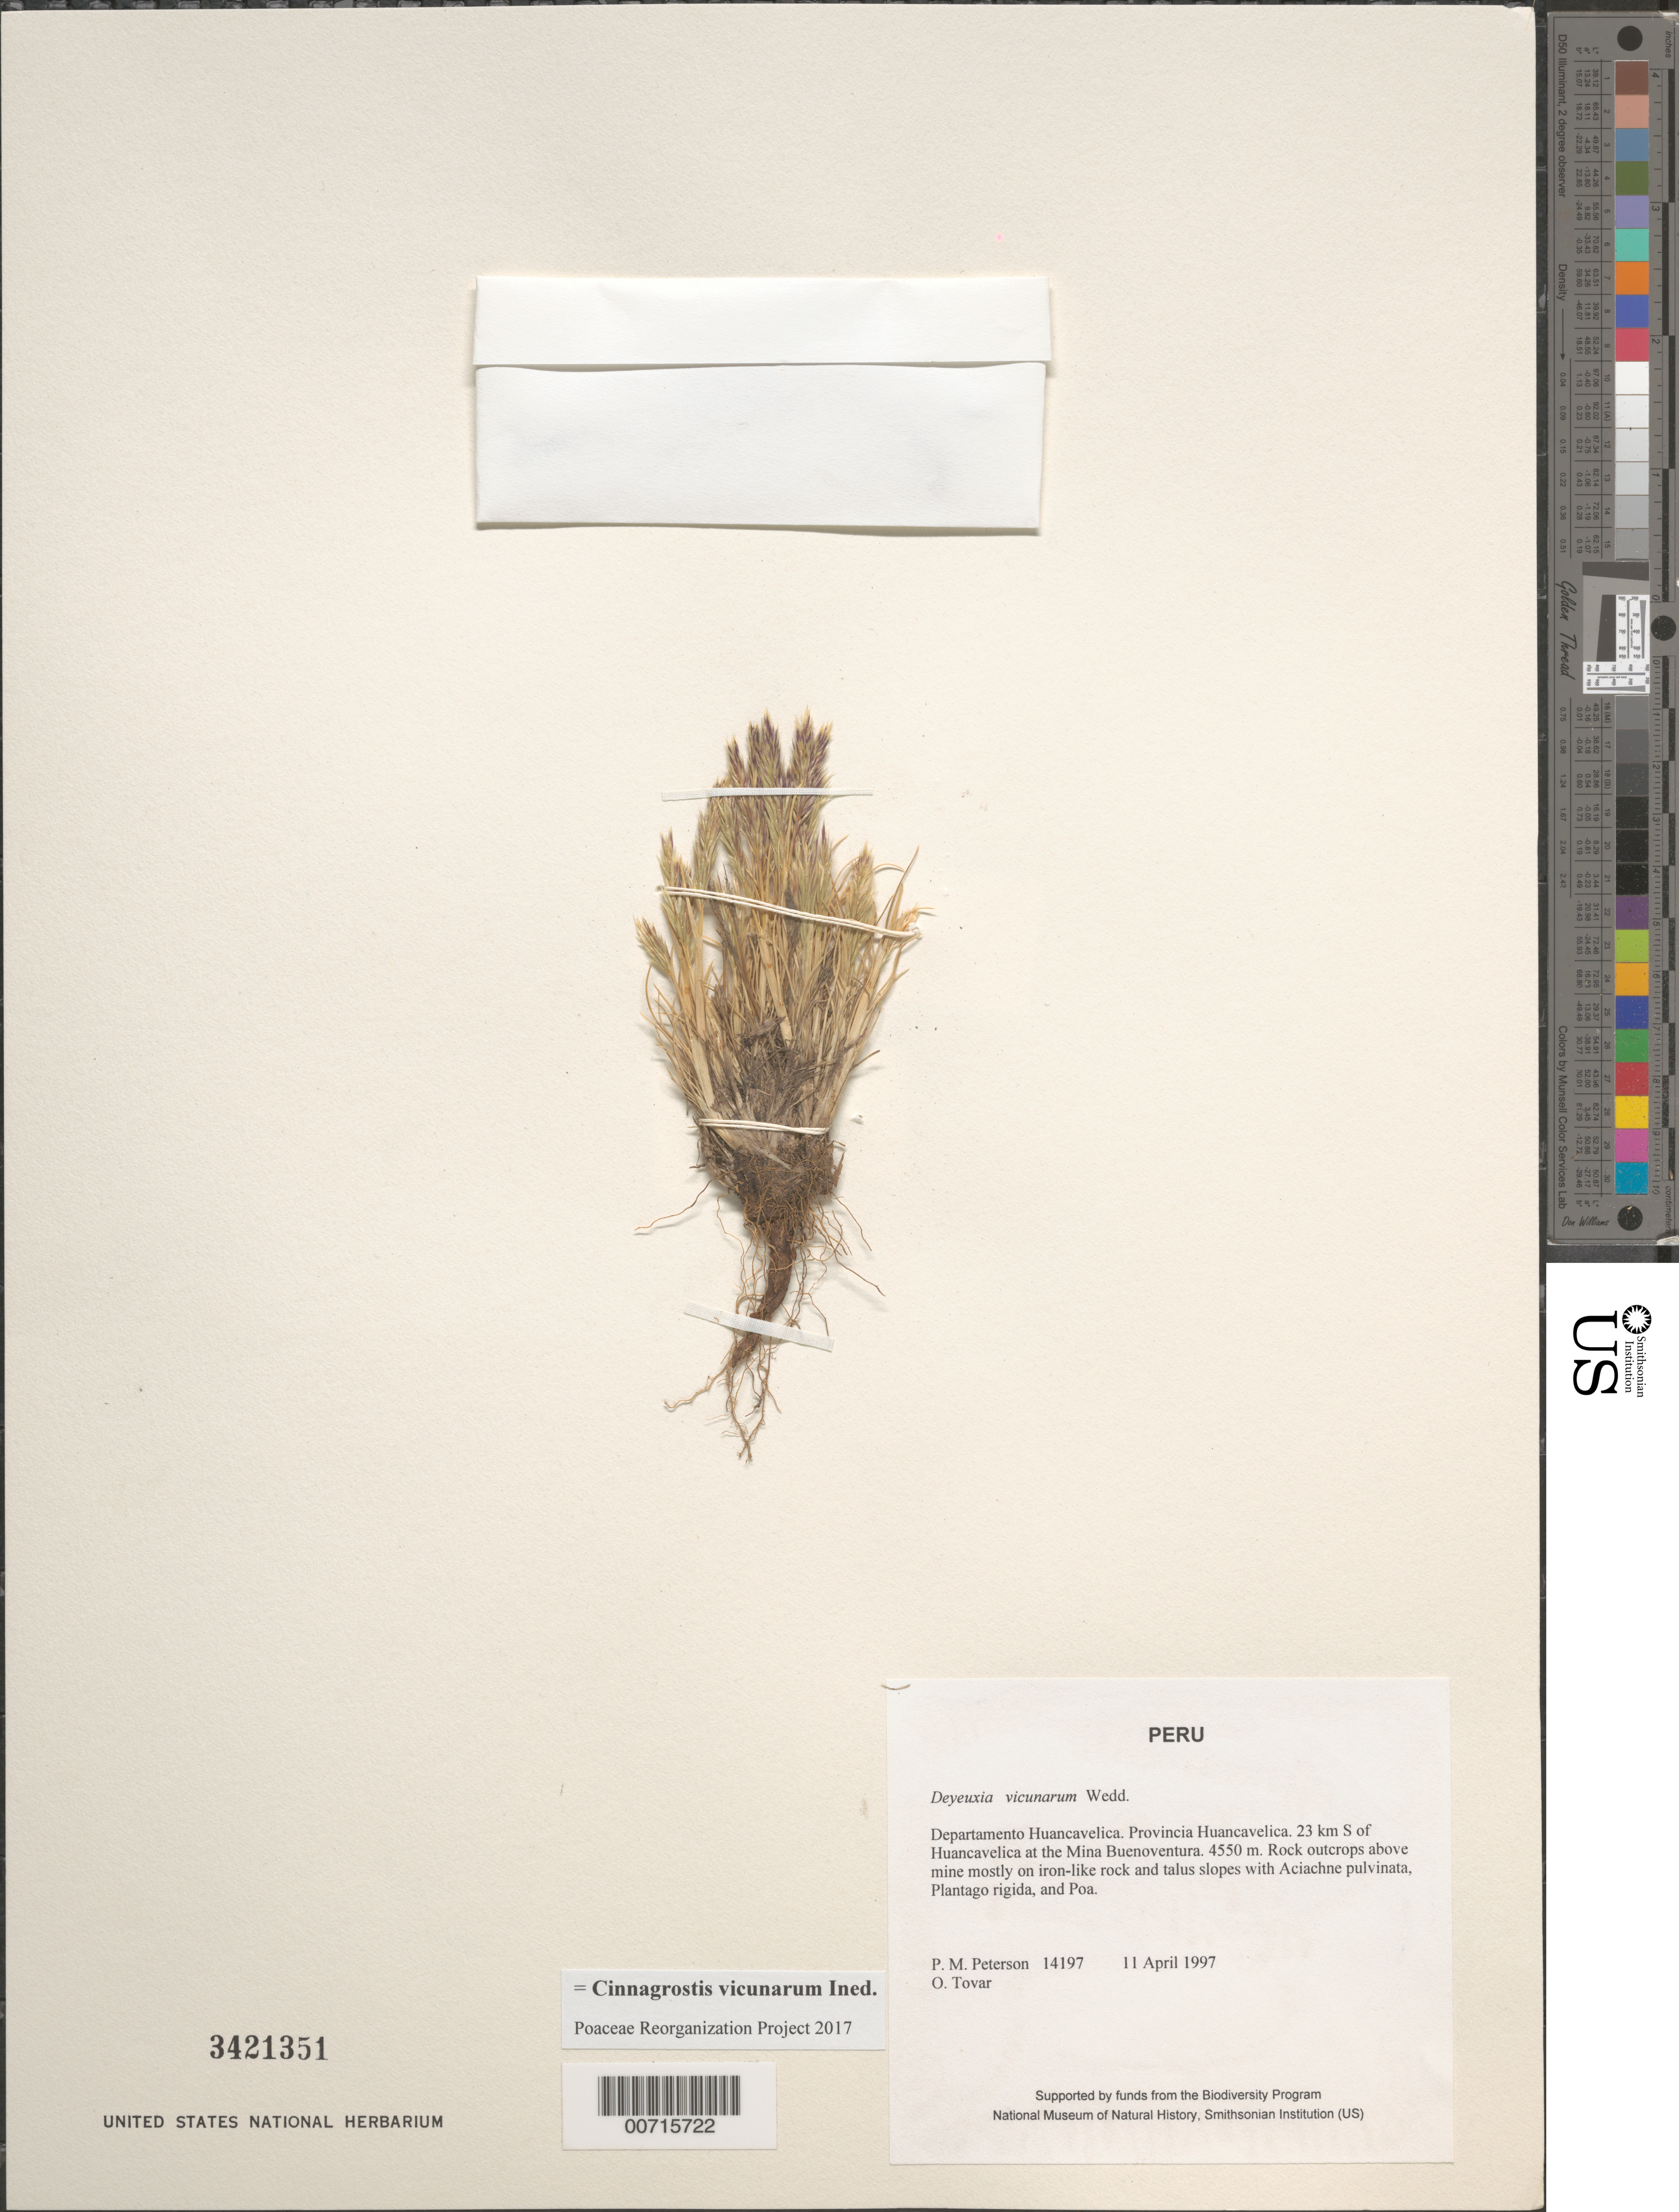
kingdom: Plantae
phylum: Tracheophyta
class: Liliopsida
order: Poales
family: Poaceae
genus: Cinnagrostis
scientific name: Cinnagrostis vicunarum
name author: (Wedd.) P.M. Peterson et al.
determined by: Poaceae Reorganization Project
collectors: P. M. Peterson & Ó. Tovar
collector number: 14197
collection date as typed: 11 Apr 1997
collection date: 1997-04-11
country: Peru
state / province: Huancavelica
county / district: Huancavelica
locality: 23 km S of Huancavelica at the Mina Buenoventura.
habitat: Rock outcrops above mine mostly on iron-like rock and talus slopes with Aciachne pulvinata, Plantago rigida, and Poa.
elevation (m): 4550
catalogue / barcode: US 3421351